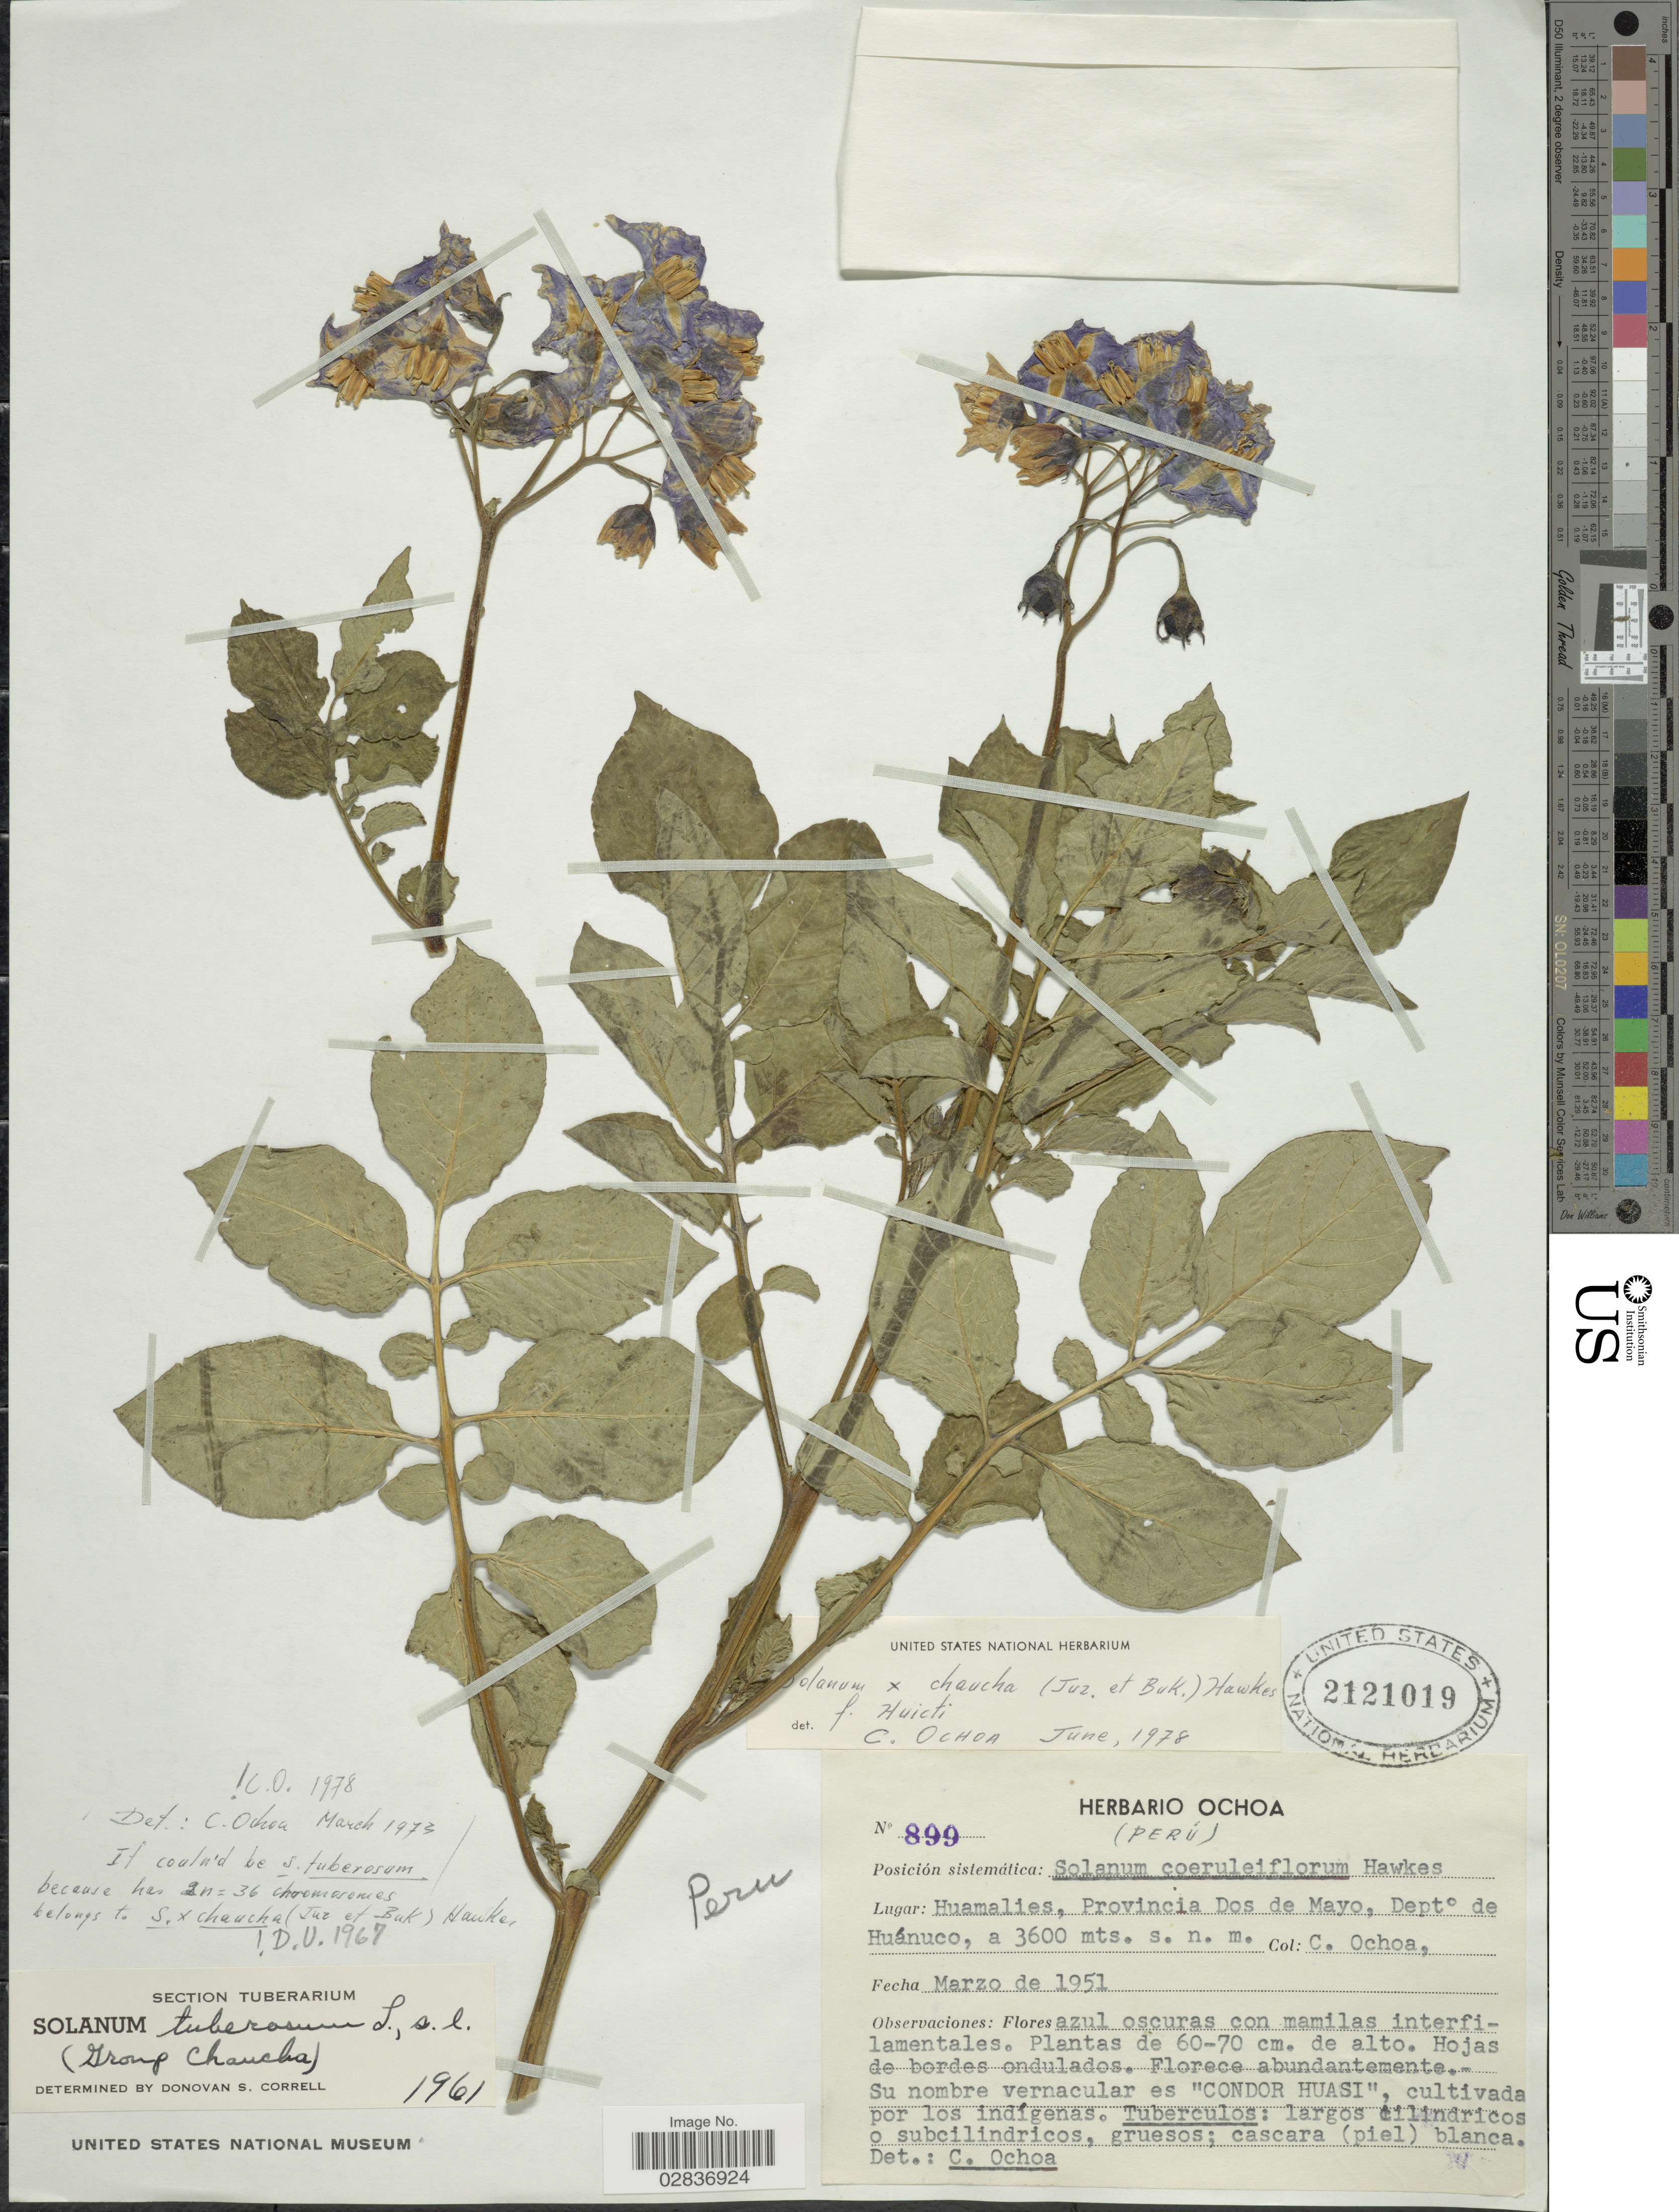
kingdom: Plantae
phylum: Tracheophyta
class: Magnoliopsida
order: Solanales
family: Solanaceae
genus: Solanum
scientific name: Solanum tuberosum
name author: L.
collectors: C. Ochoa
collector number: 899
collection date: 1951-03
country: Peru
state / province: Huánuco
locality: Huamalies, Provincia Dos de Mayo, Depto de Huánuco.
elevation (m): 3600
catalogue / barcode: US 2121019